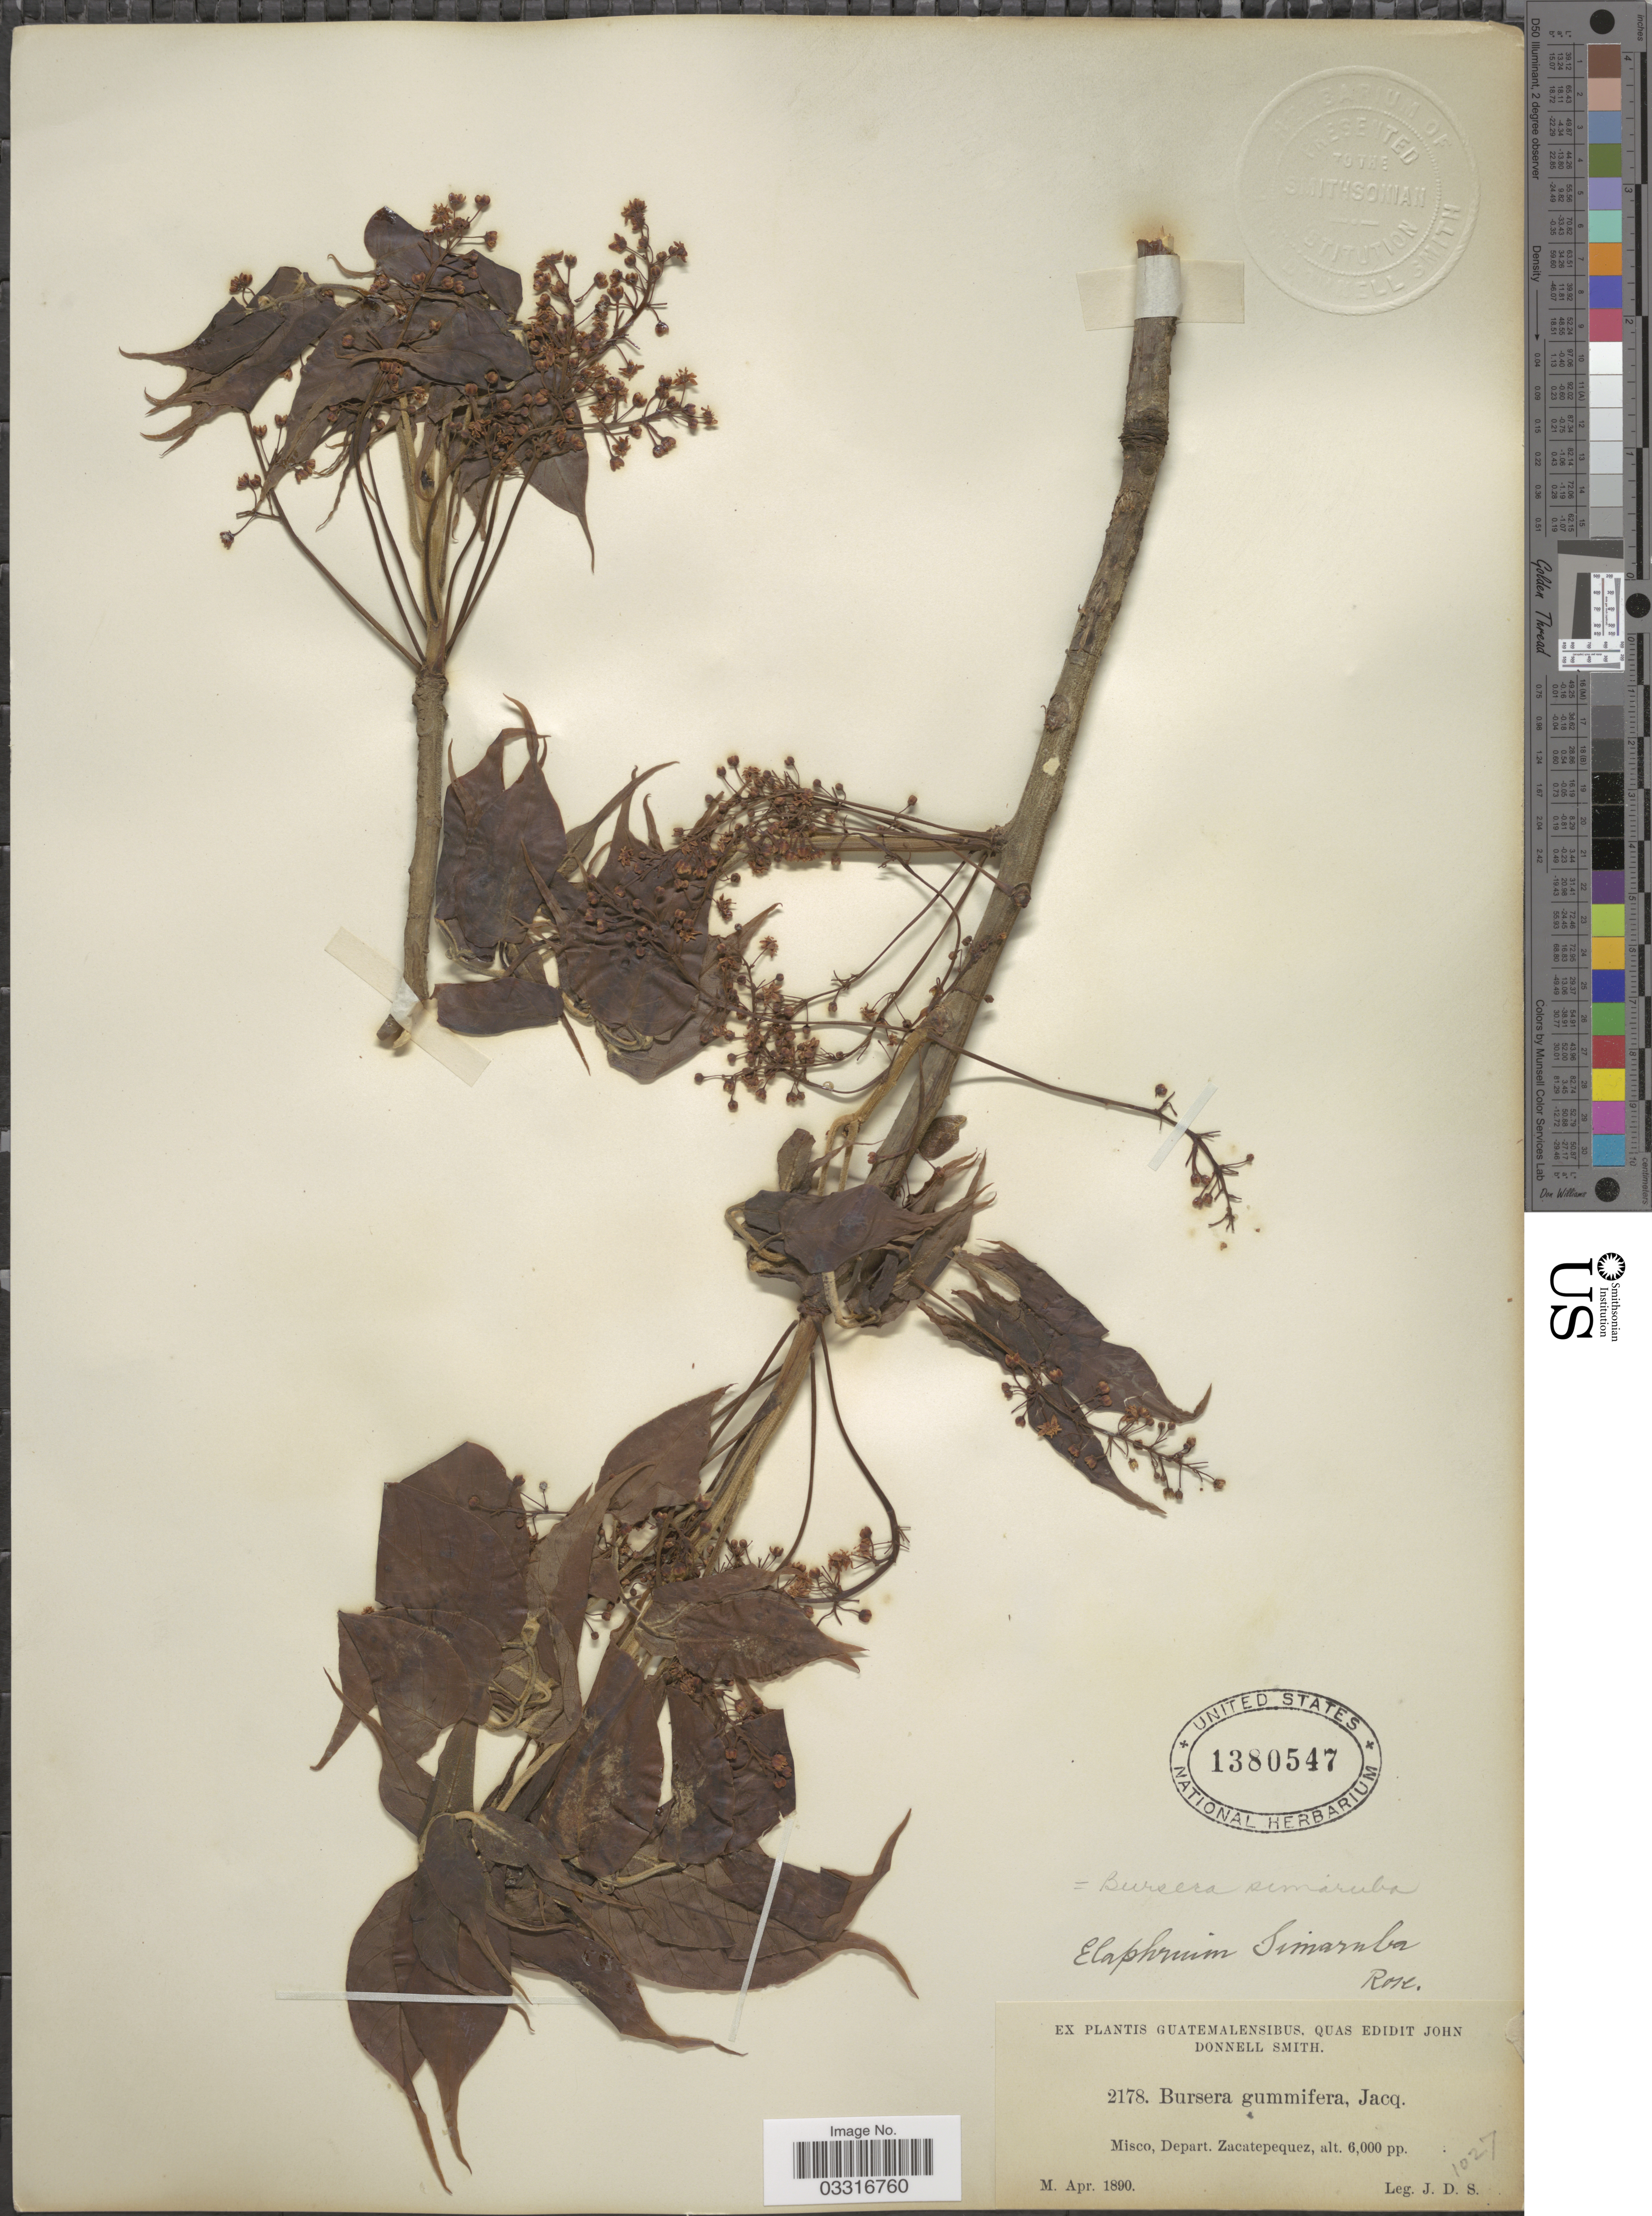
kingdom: Plantae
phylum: Tracheophyta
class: Magnoliopsida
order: Sapindales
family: Burseraceae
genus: Bursera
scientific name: Bursera simaruba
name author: (L.) Sarg.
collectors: J. Donnell Smith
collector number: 2178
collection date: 1890-04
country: Guatemala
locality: Misco, Depart. Zacatepequez.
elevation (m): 1829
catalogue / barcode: US 1380547